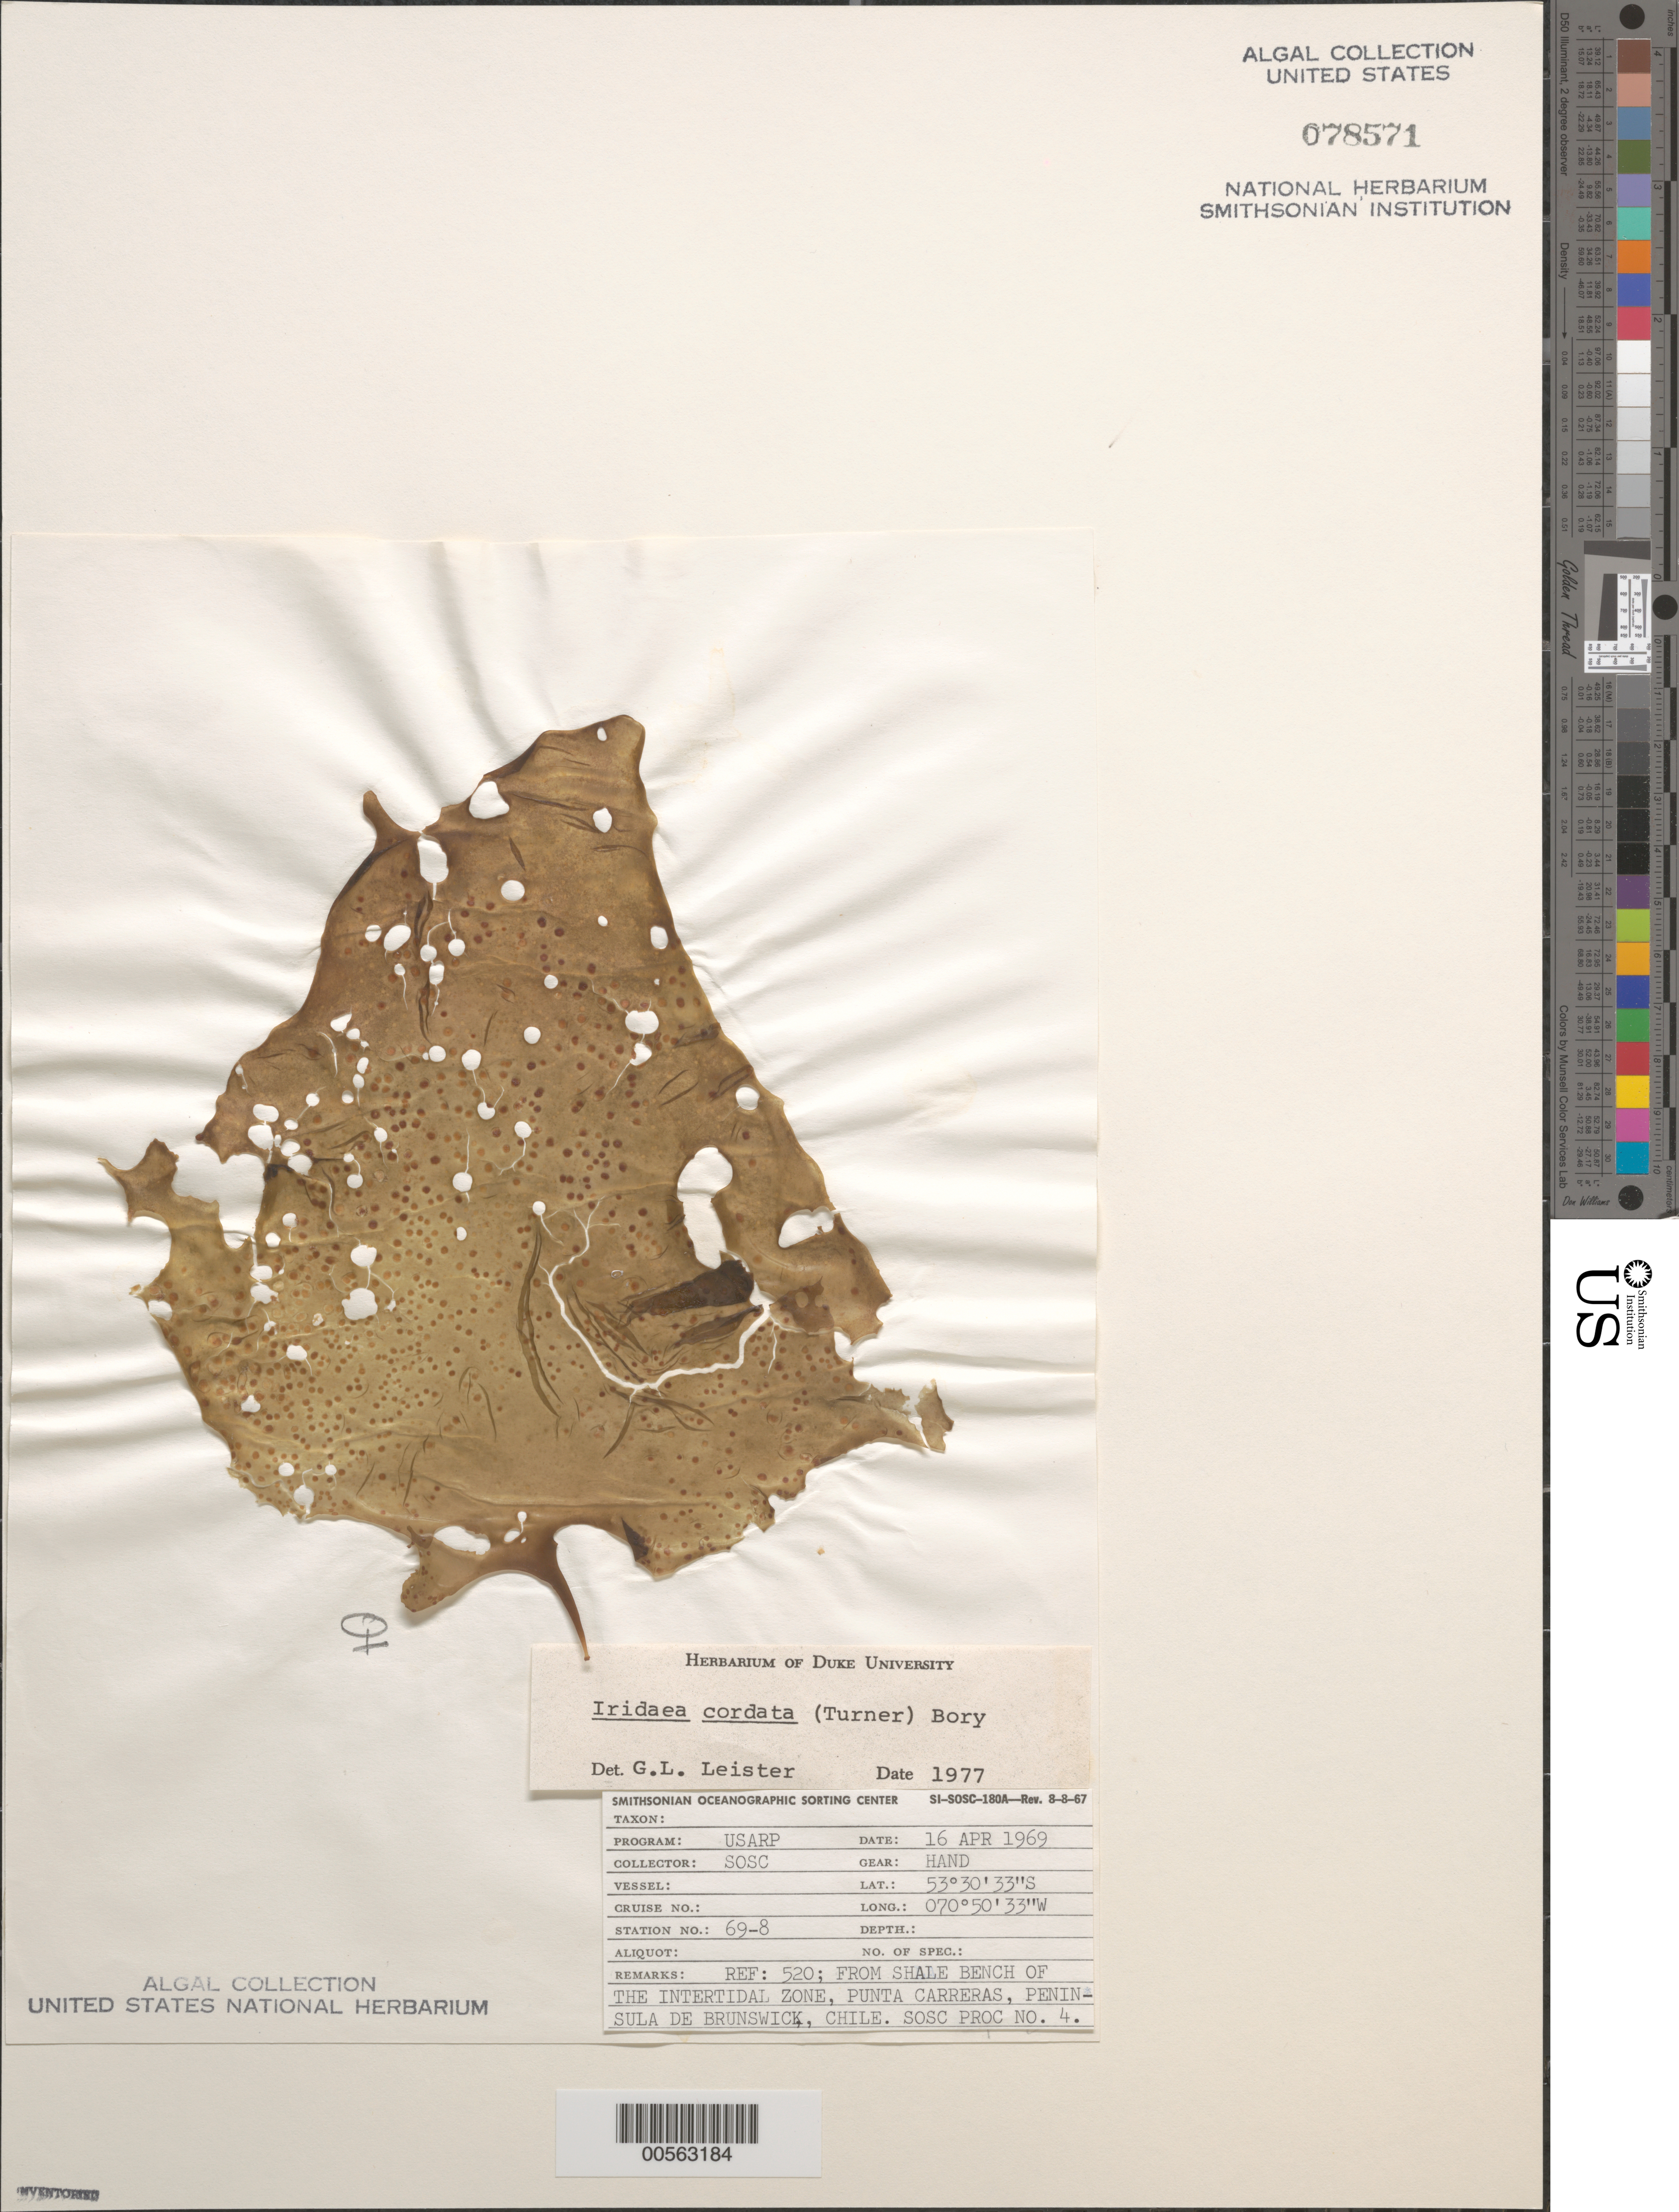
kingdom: Plantae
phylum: Rhodophyta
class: Florideophyceae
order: Gigartinales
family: Gigartinaceae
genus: Iridaea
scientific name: Iridaea cordata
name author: (Turner) Bory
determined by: Leister, G. L.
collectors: SOSC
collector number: Station 69-8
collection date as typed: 16 Apr 1969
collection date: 1969-04-16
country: Chile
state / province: Magallanes y de la Antártica Chilena (XII)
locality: Peninsula de brunswick, punta carreras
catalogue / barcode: US 78571